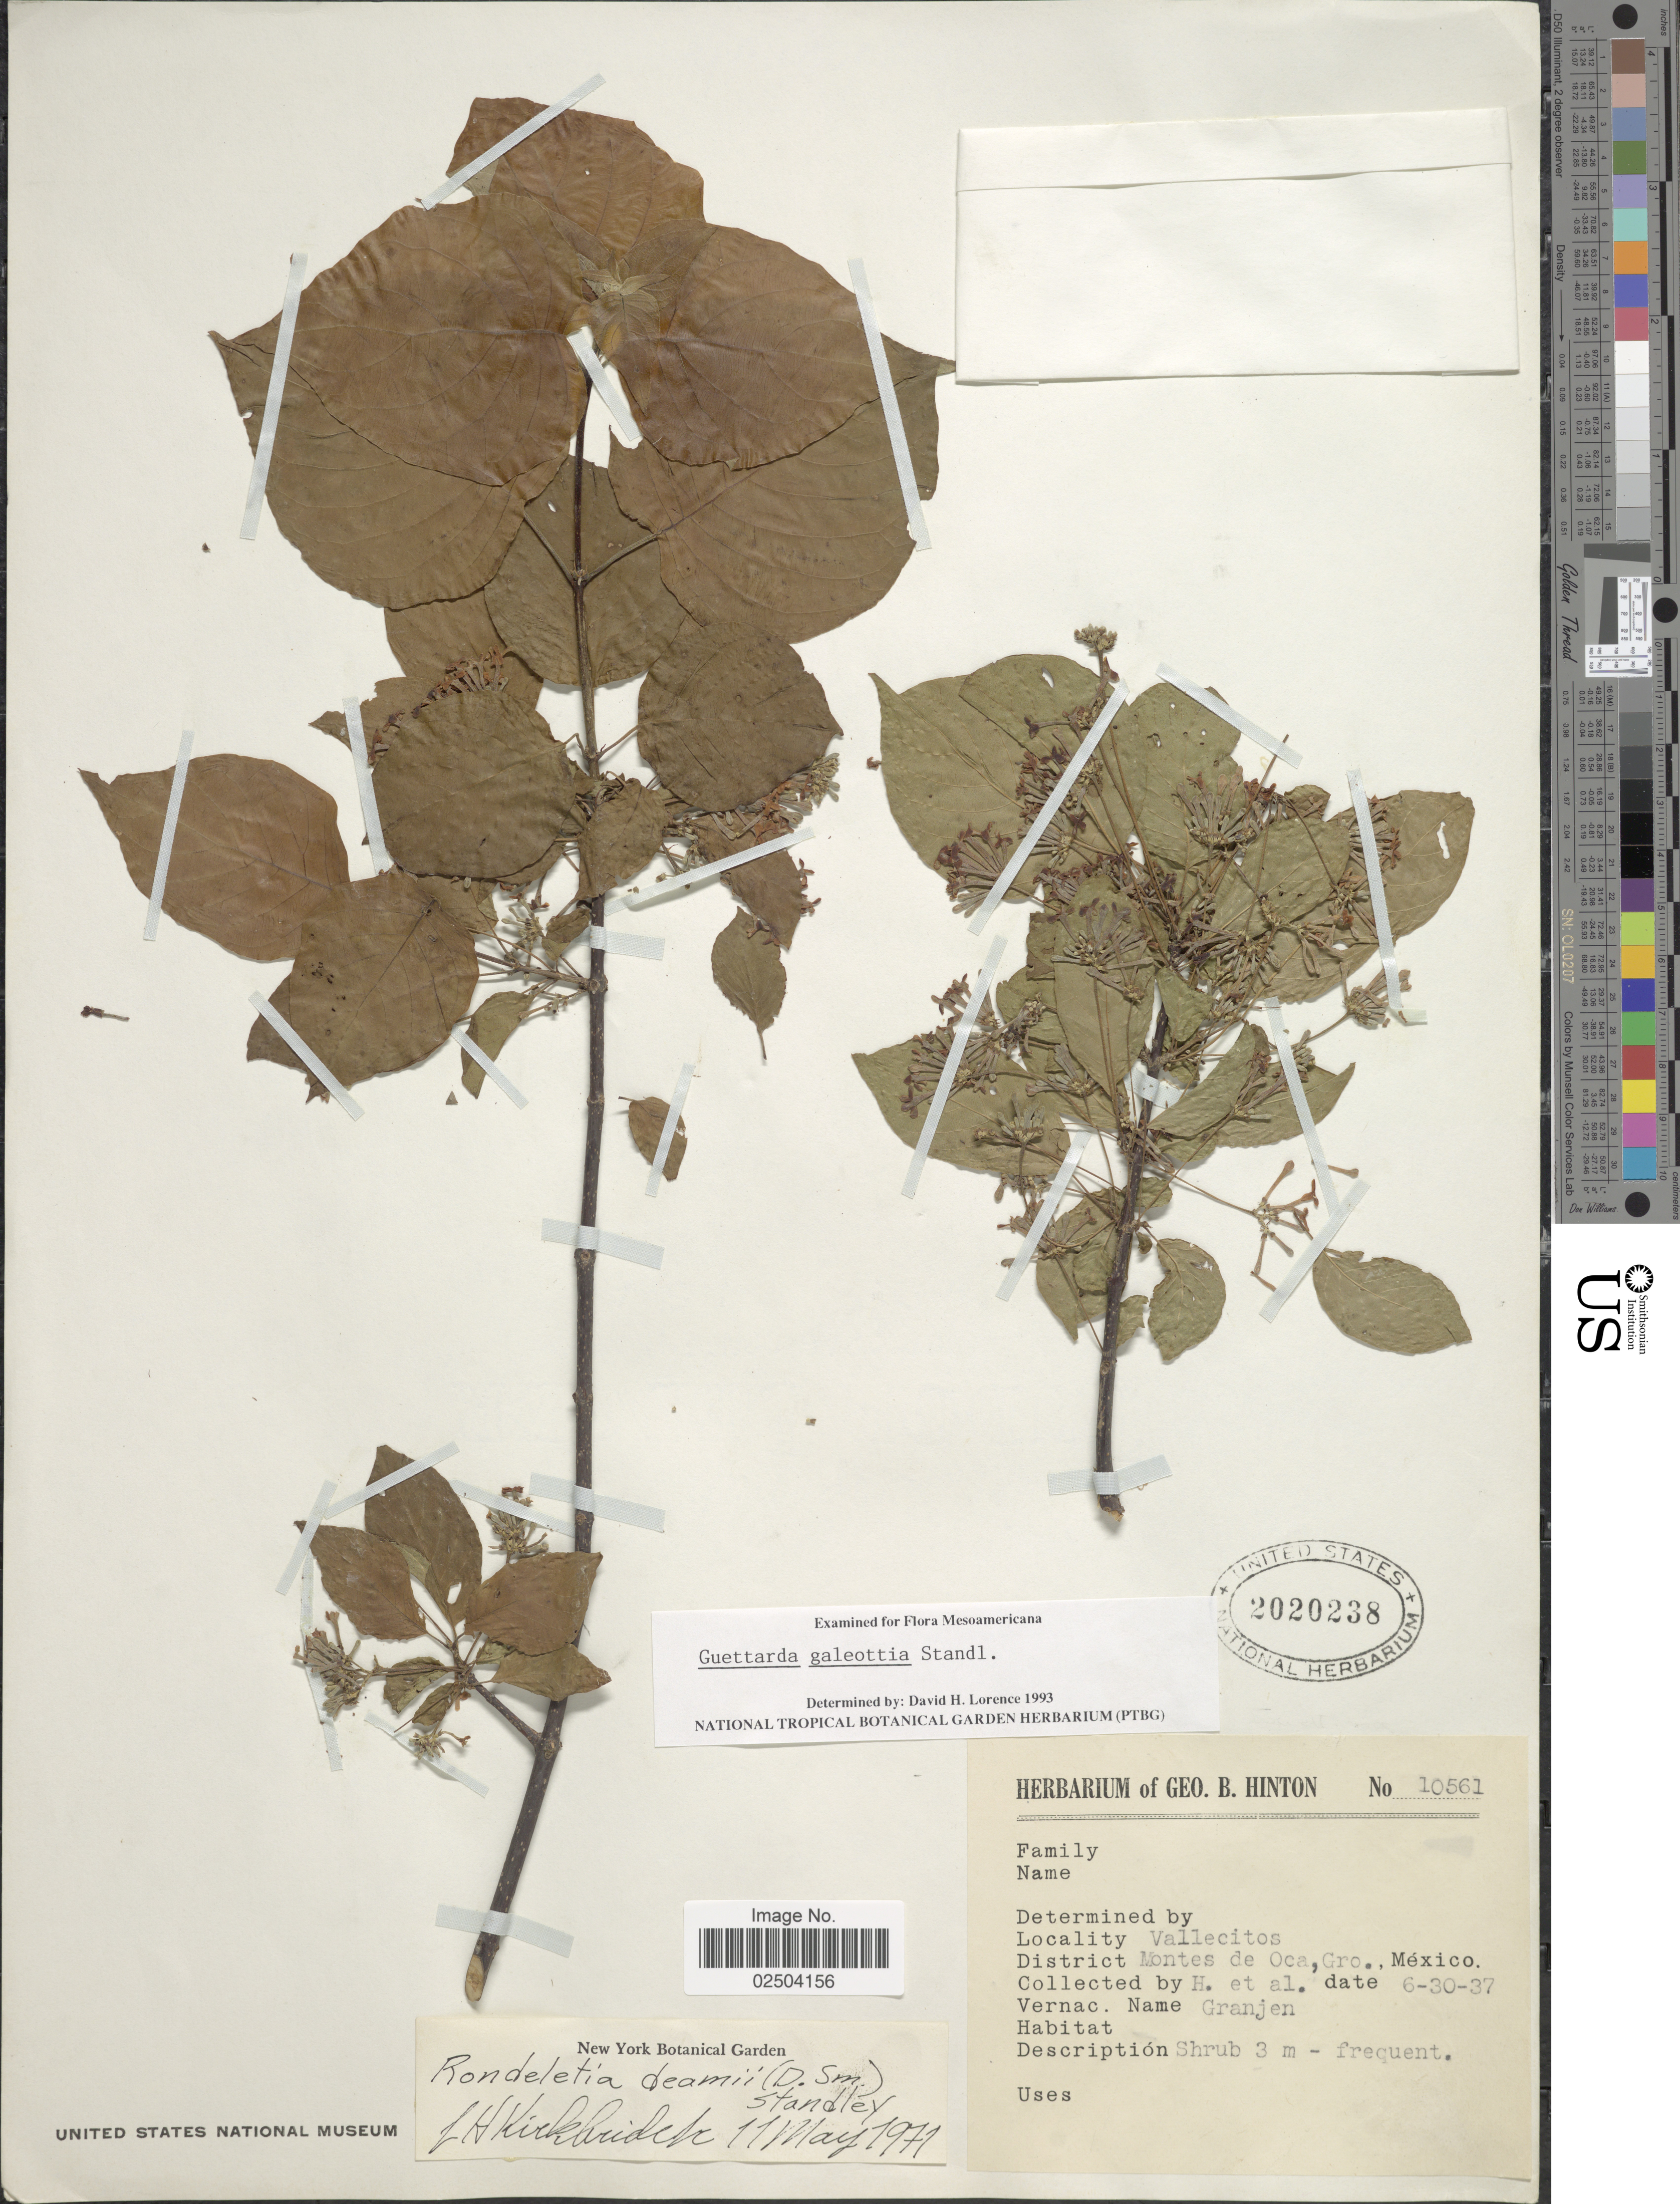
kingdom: Plantae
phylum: Tracheophyta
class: Magnoliopsida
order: Gentianales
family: Rubiaceae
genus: Guettarda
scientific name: Guettarda galeottii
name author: Standl.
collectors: G. B. Hinton & et al.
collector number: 10561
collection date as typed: Transcribed d/m/y: 30/6/37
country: Mexico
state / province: Guerrero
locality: Vallecitos. District: Montes de Oca, Gro.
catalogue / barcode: US 2020238